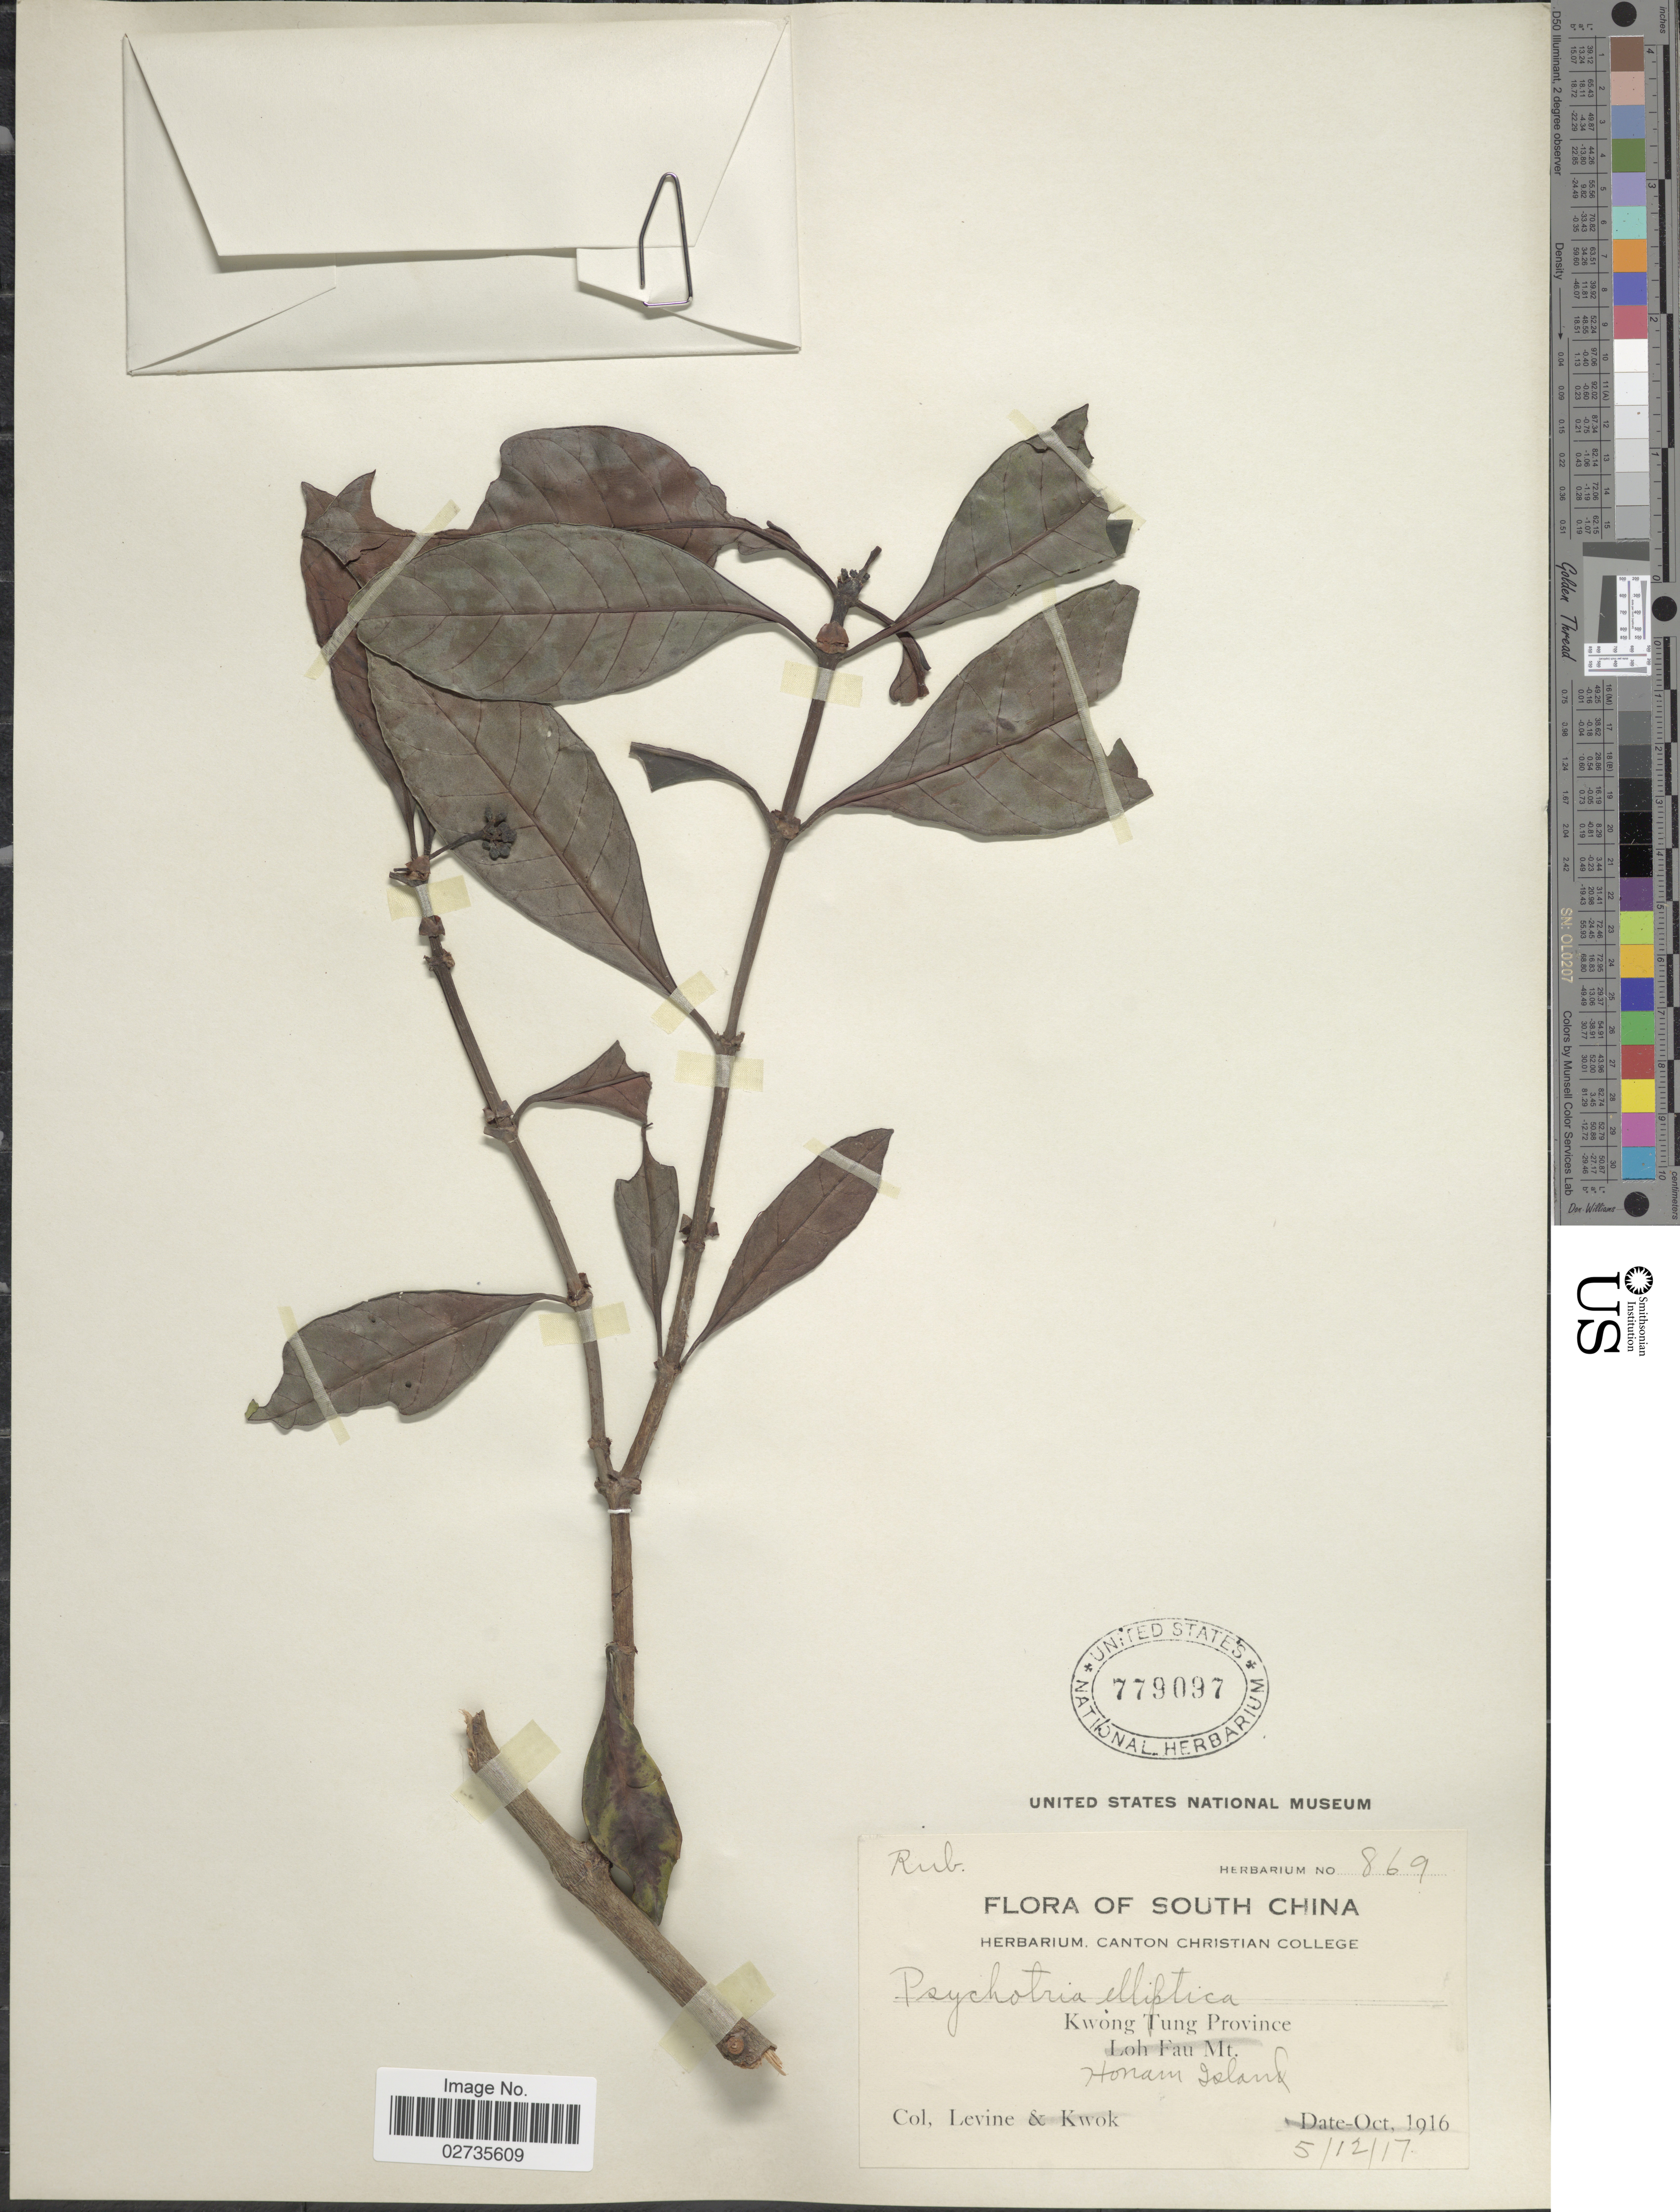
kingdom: Plantae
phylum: Tracheophyta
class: Magnoliopsida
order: Gentianales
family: Rubiaceae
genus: Psychotria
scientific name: Psychotria rubra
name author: (Lour.) Poir.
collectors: -. Levine & Kwok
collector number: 869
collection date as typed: Transcribed d/m/y: 12/5/17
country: China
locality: South China, Kwong Tung Province, Honam Island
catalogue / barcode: US 779097